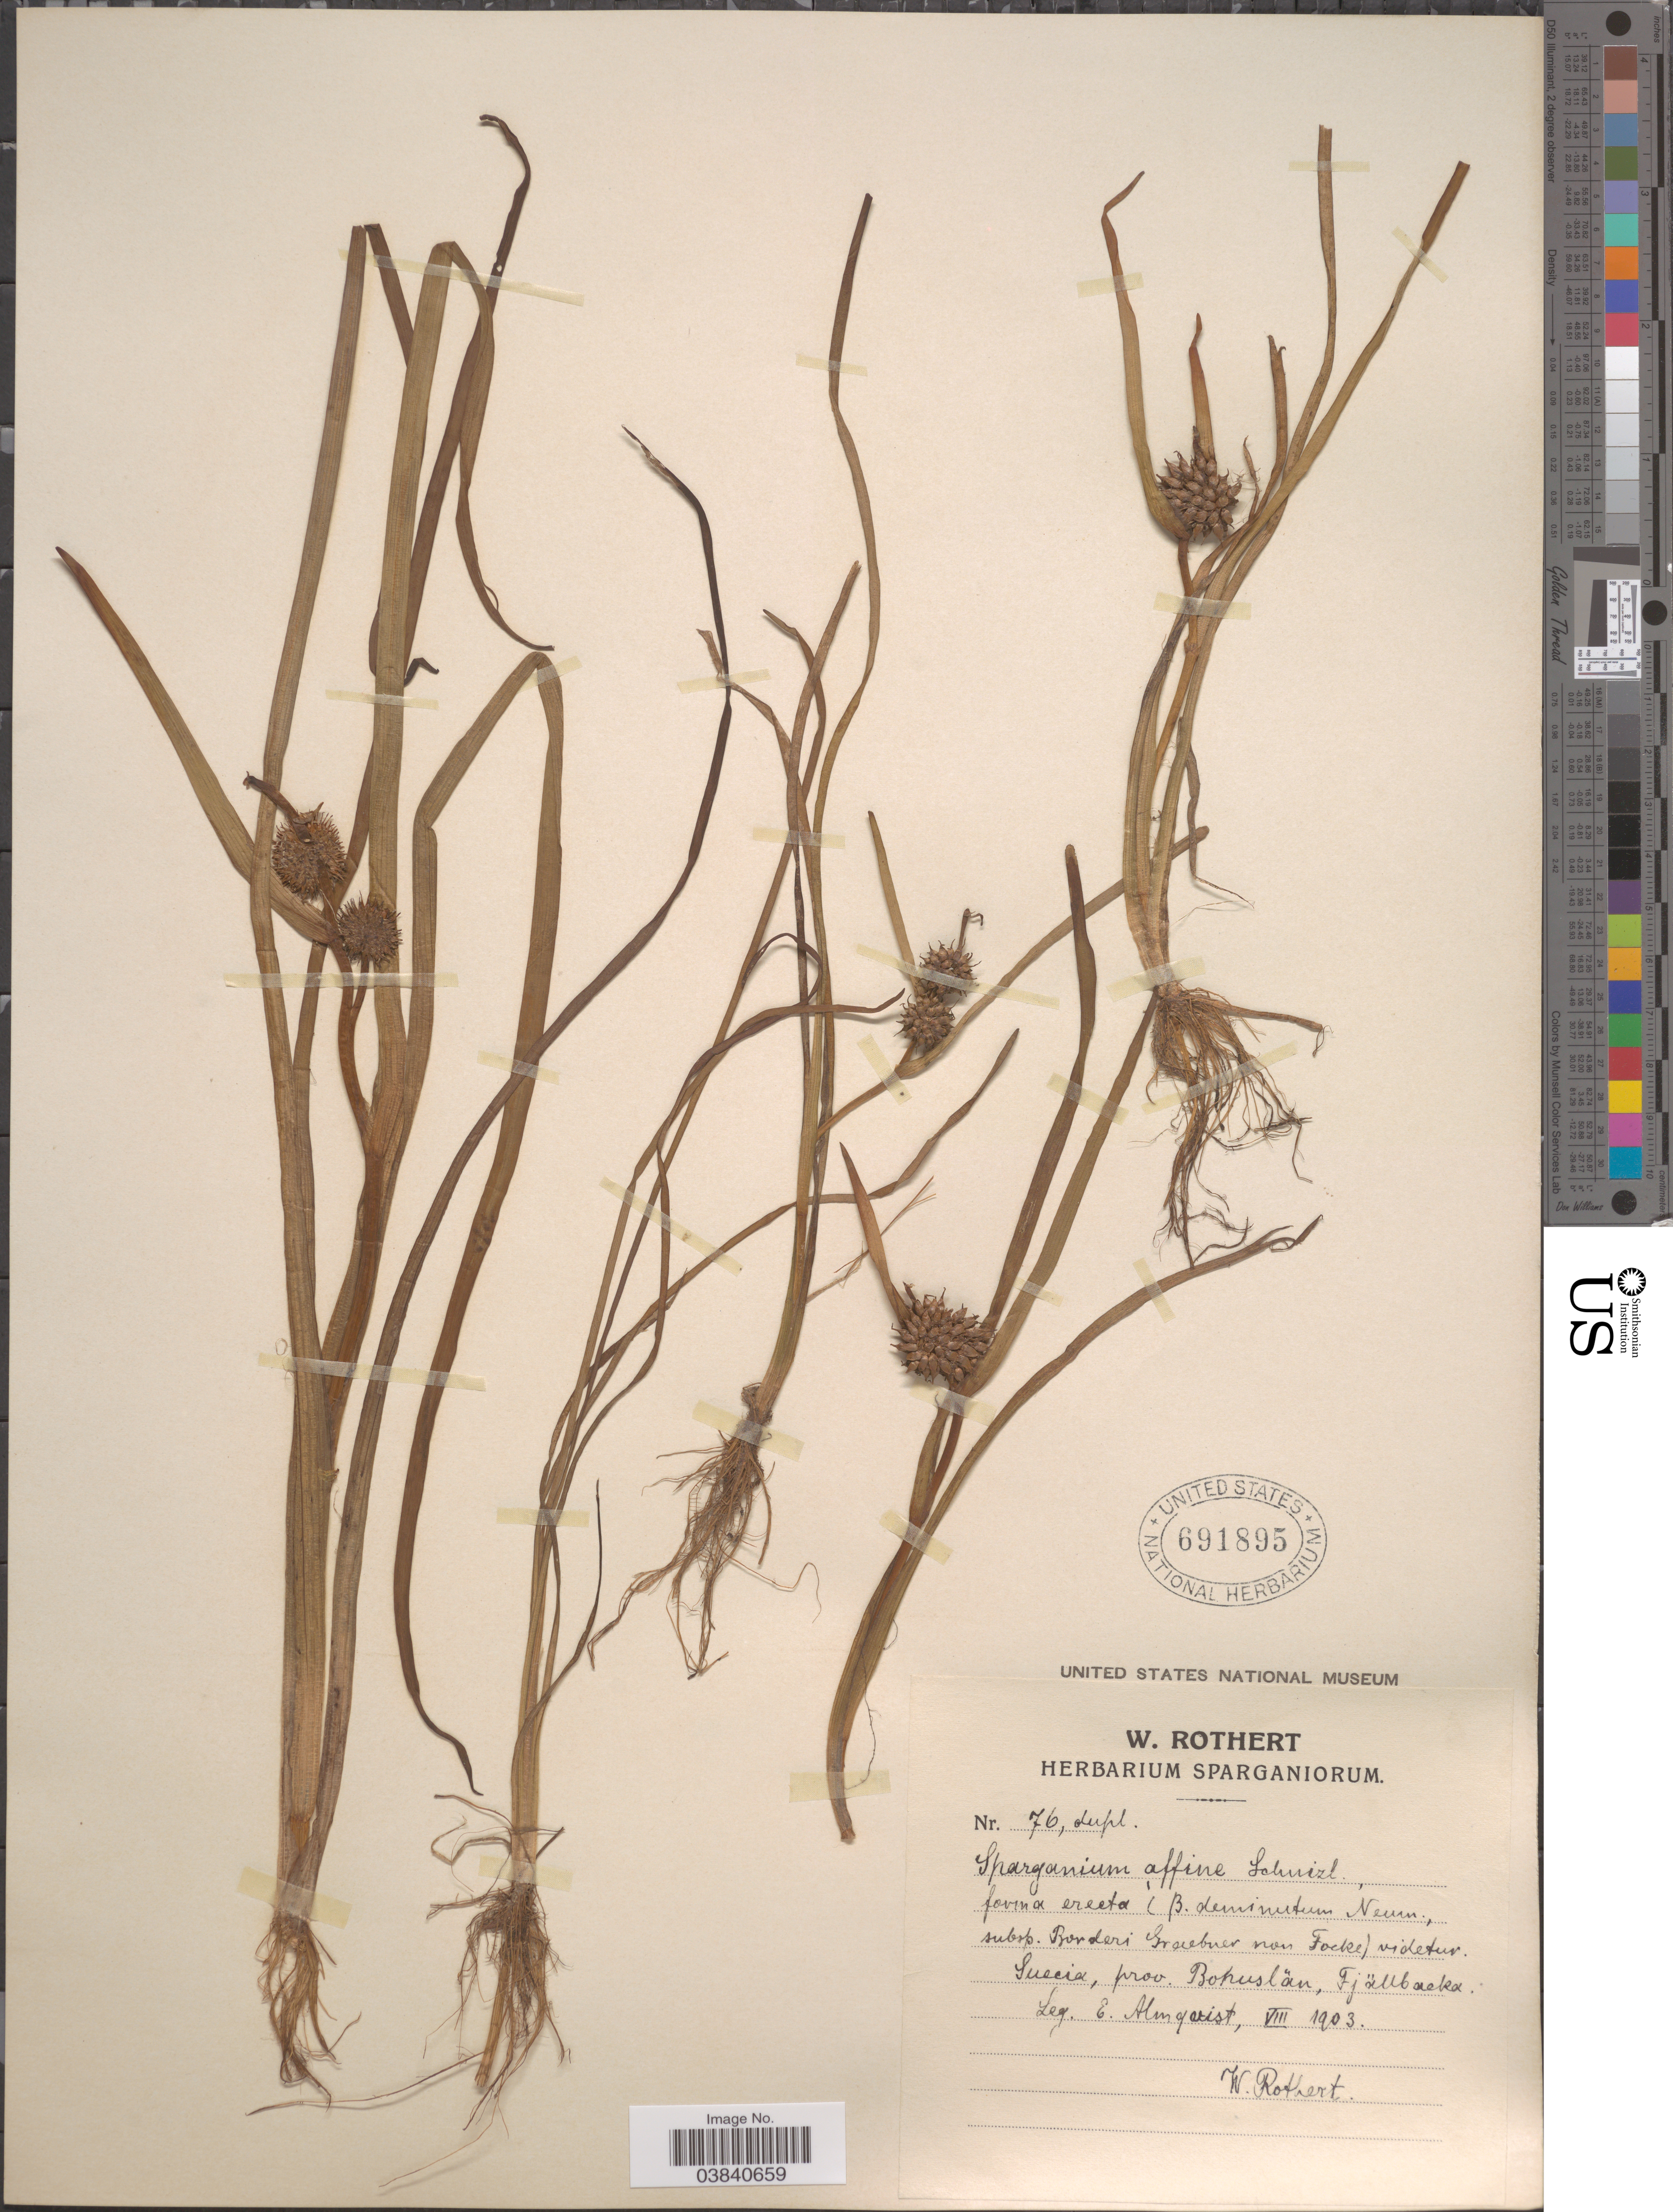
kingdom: Plantae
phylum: Tracheophyta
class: Liliopsida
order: Poales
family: Typhaceae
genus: Sparganium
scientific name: Sparganium affine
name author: Schnizl.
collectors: E. Almquist & W. Rothert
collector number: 76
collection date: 1903-08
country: Sweden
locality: Suecia, prov. Bohuslan, Fjällbacka.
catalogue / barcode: US 691895